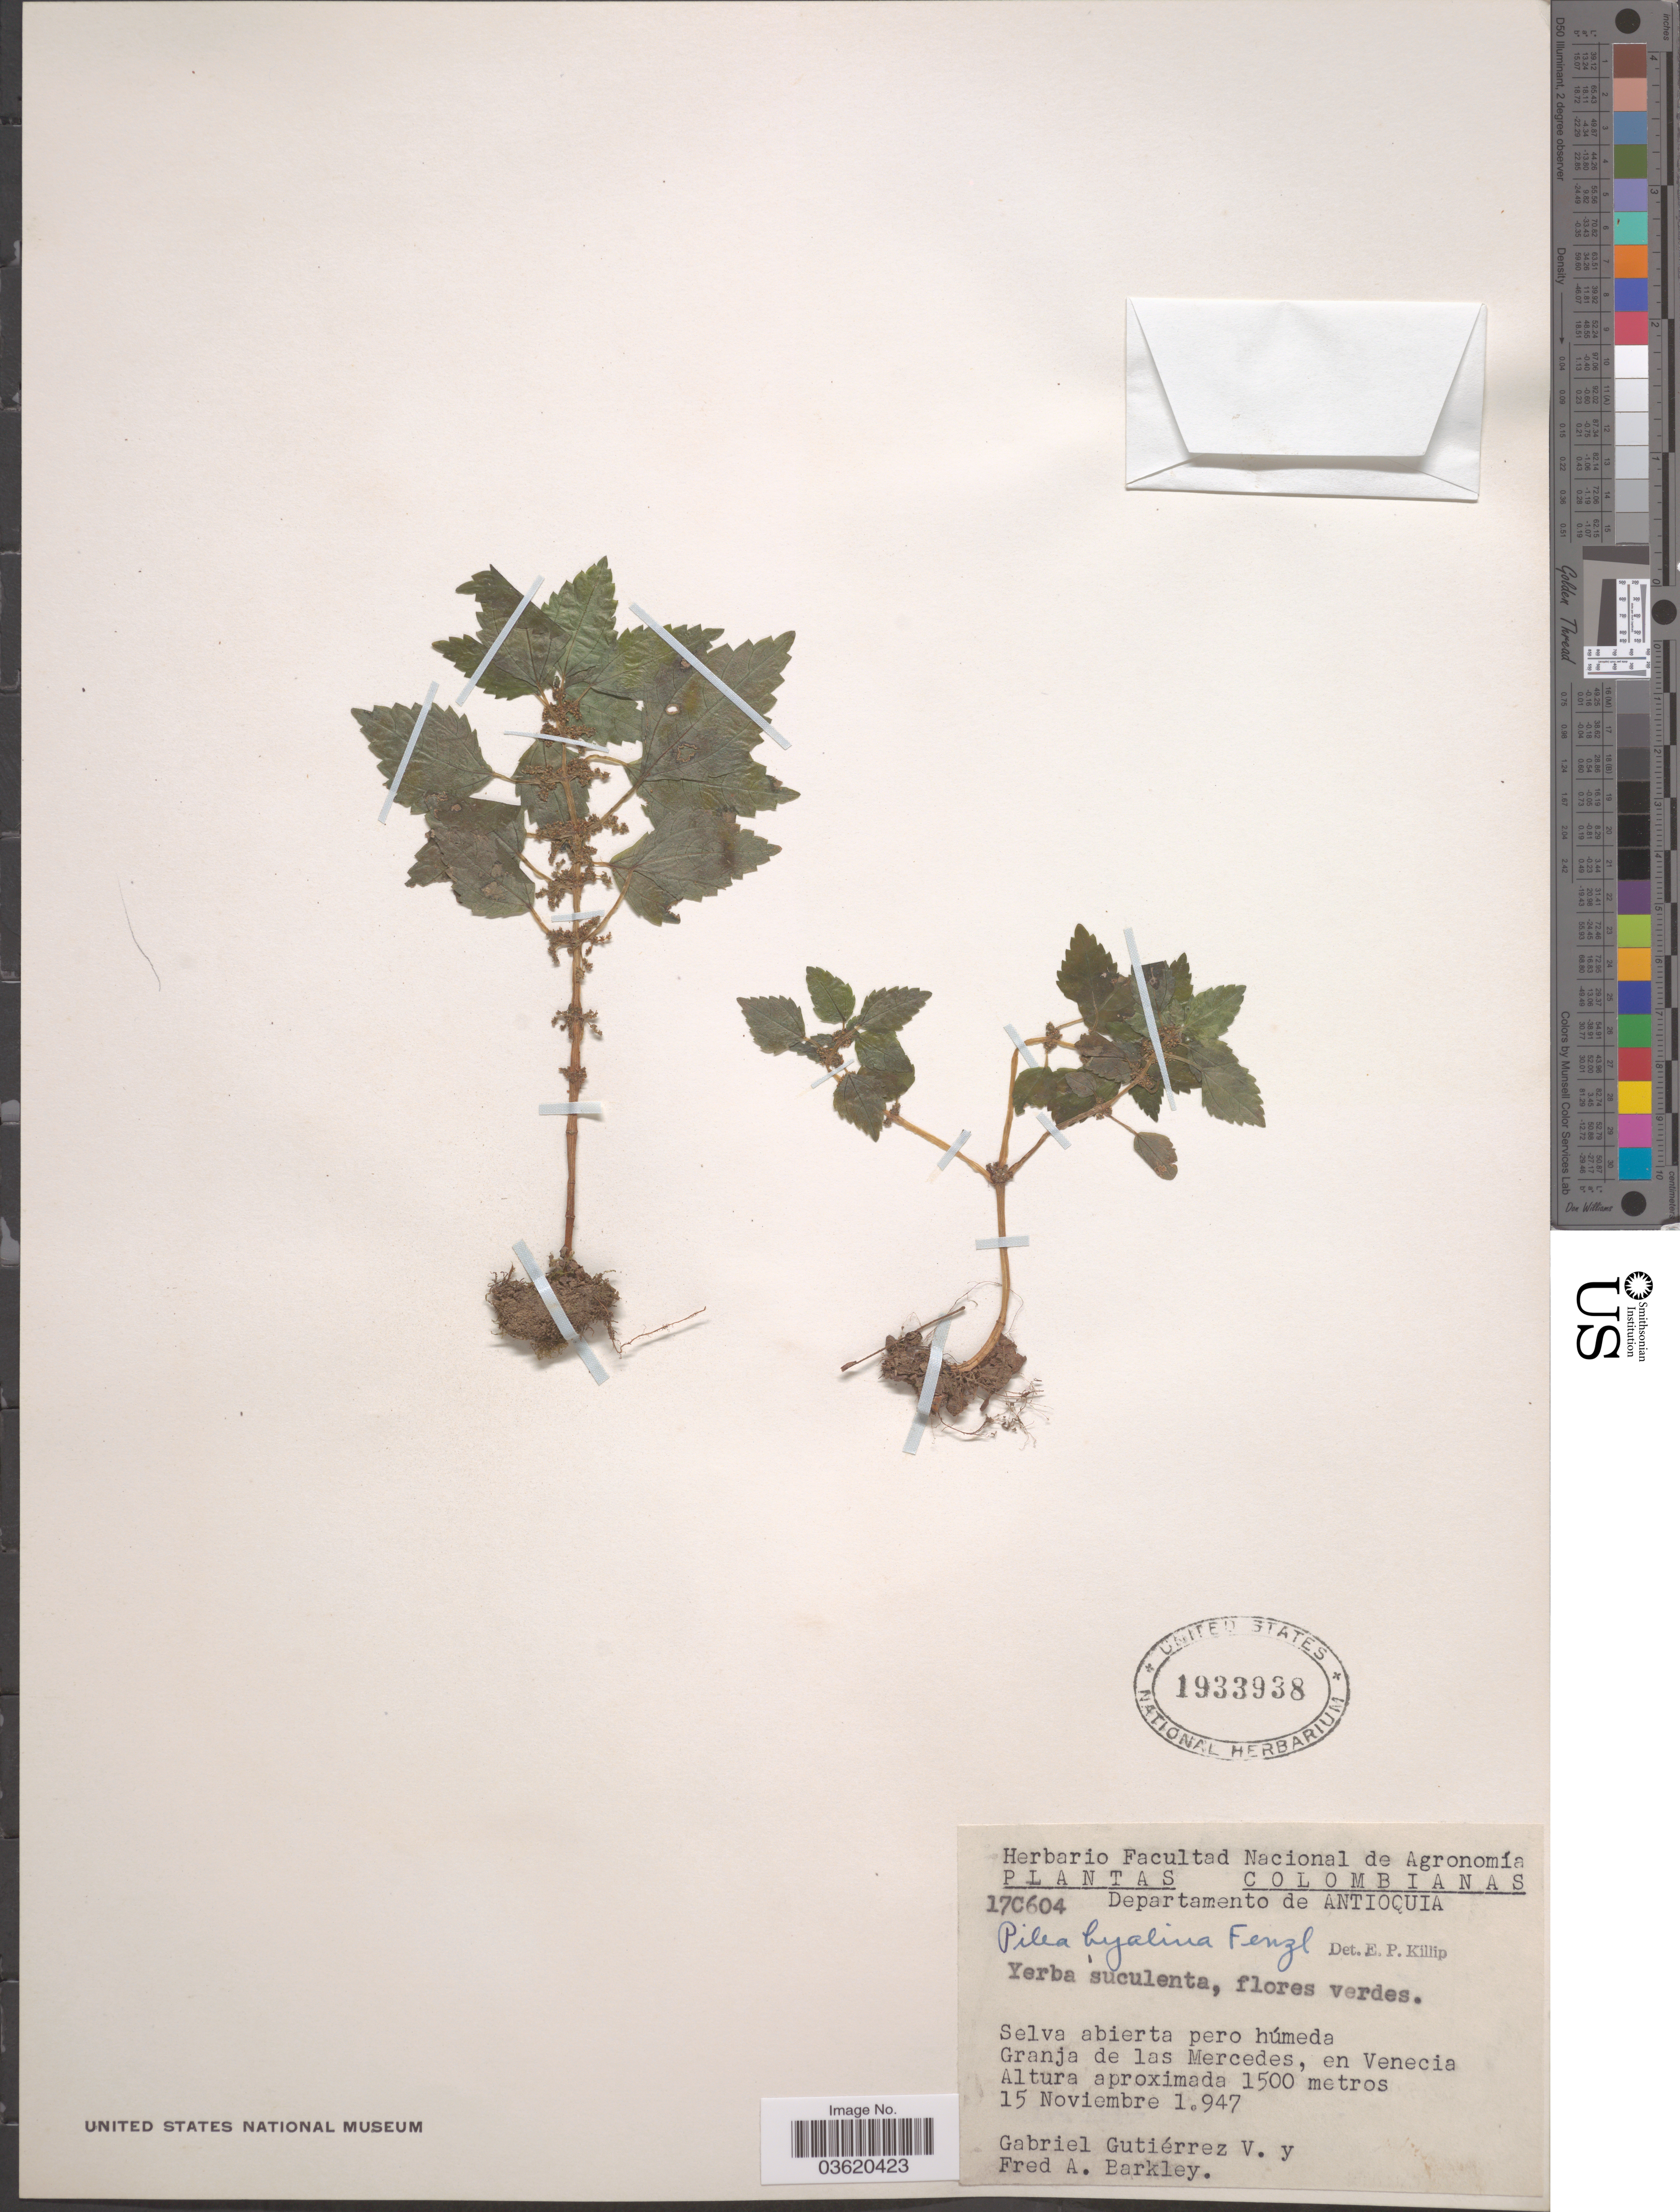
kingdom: Plantae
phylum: Tracheophyta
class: Magnoliopsida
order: Rosales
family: Urticaceae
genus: Pilea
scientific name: Pilea hyalina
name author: Fenzl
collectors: G. Gutiérrez V. & F. A. Barkley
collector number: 17C604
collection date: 1947-11-15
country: Colombia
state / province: Antioquia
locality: Departamento de Antioquia. Granja de las Mercedes, en Venecia.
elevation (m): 1500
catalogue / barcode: US 1933938